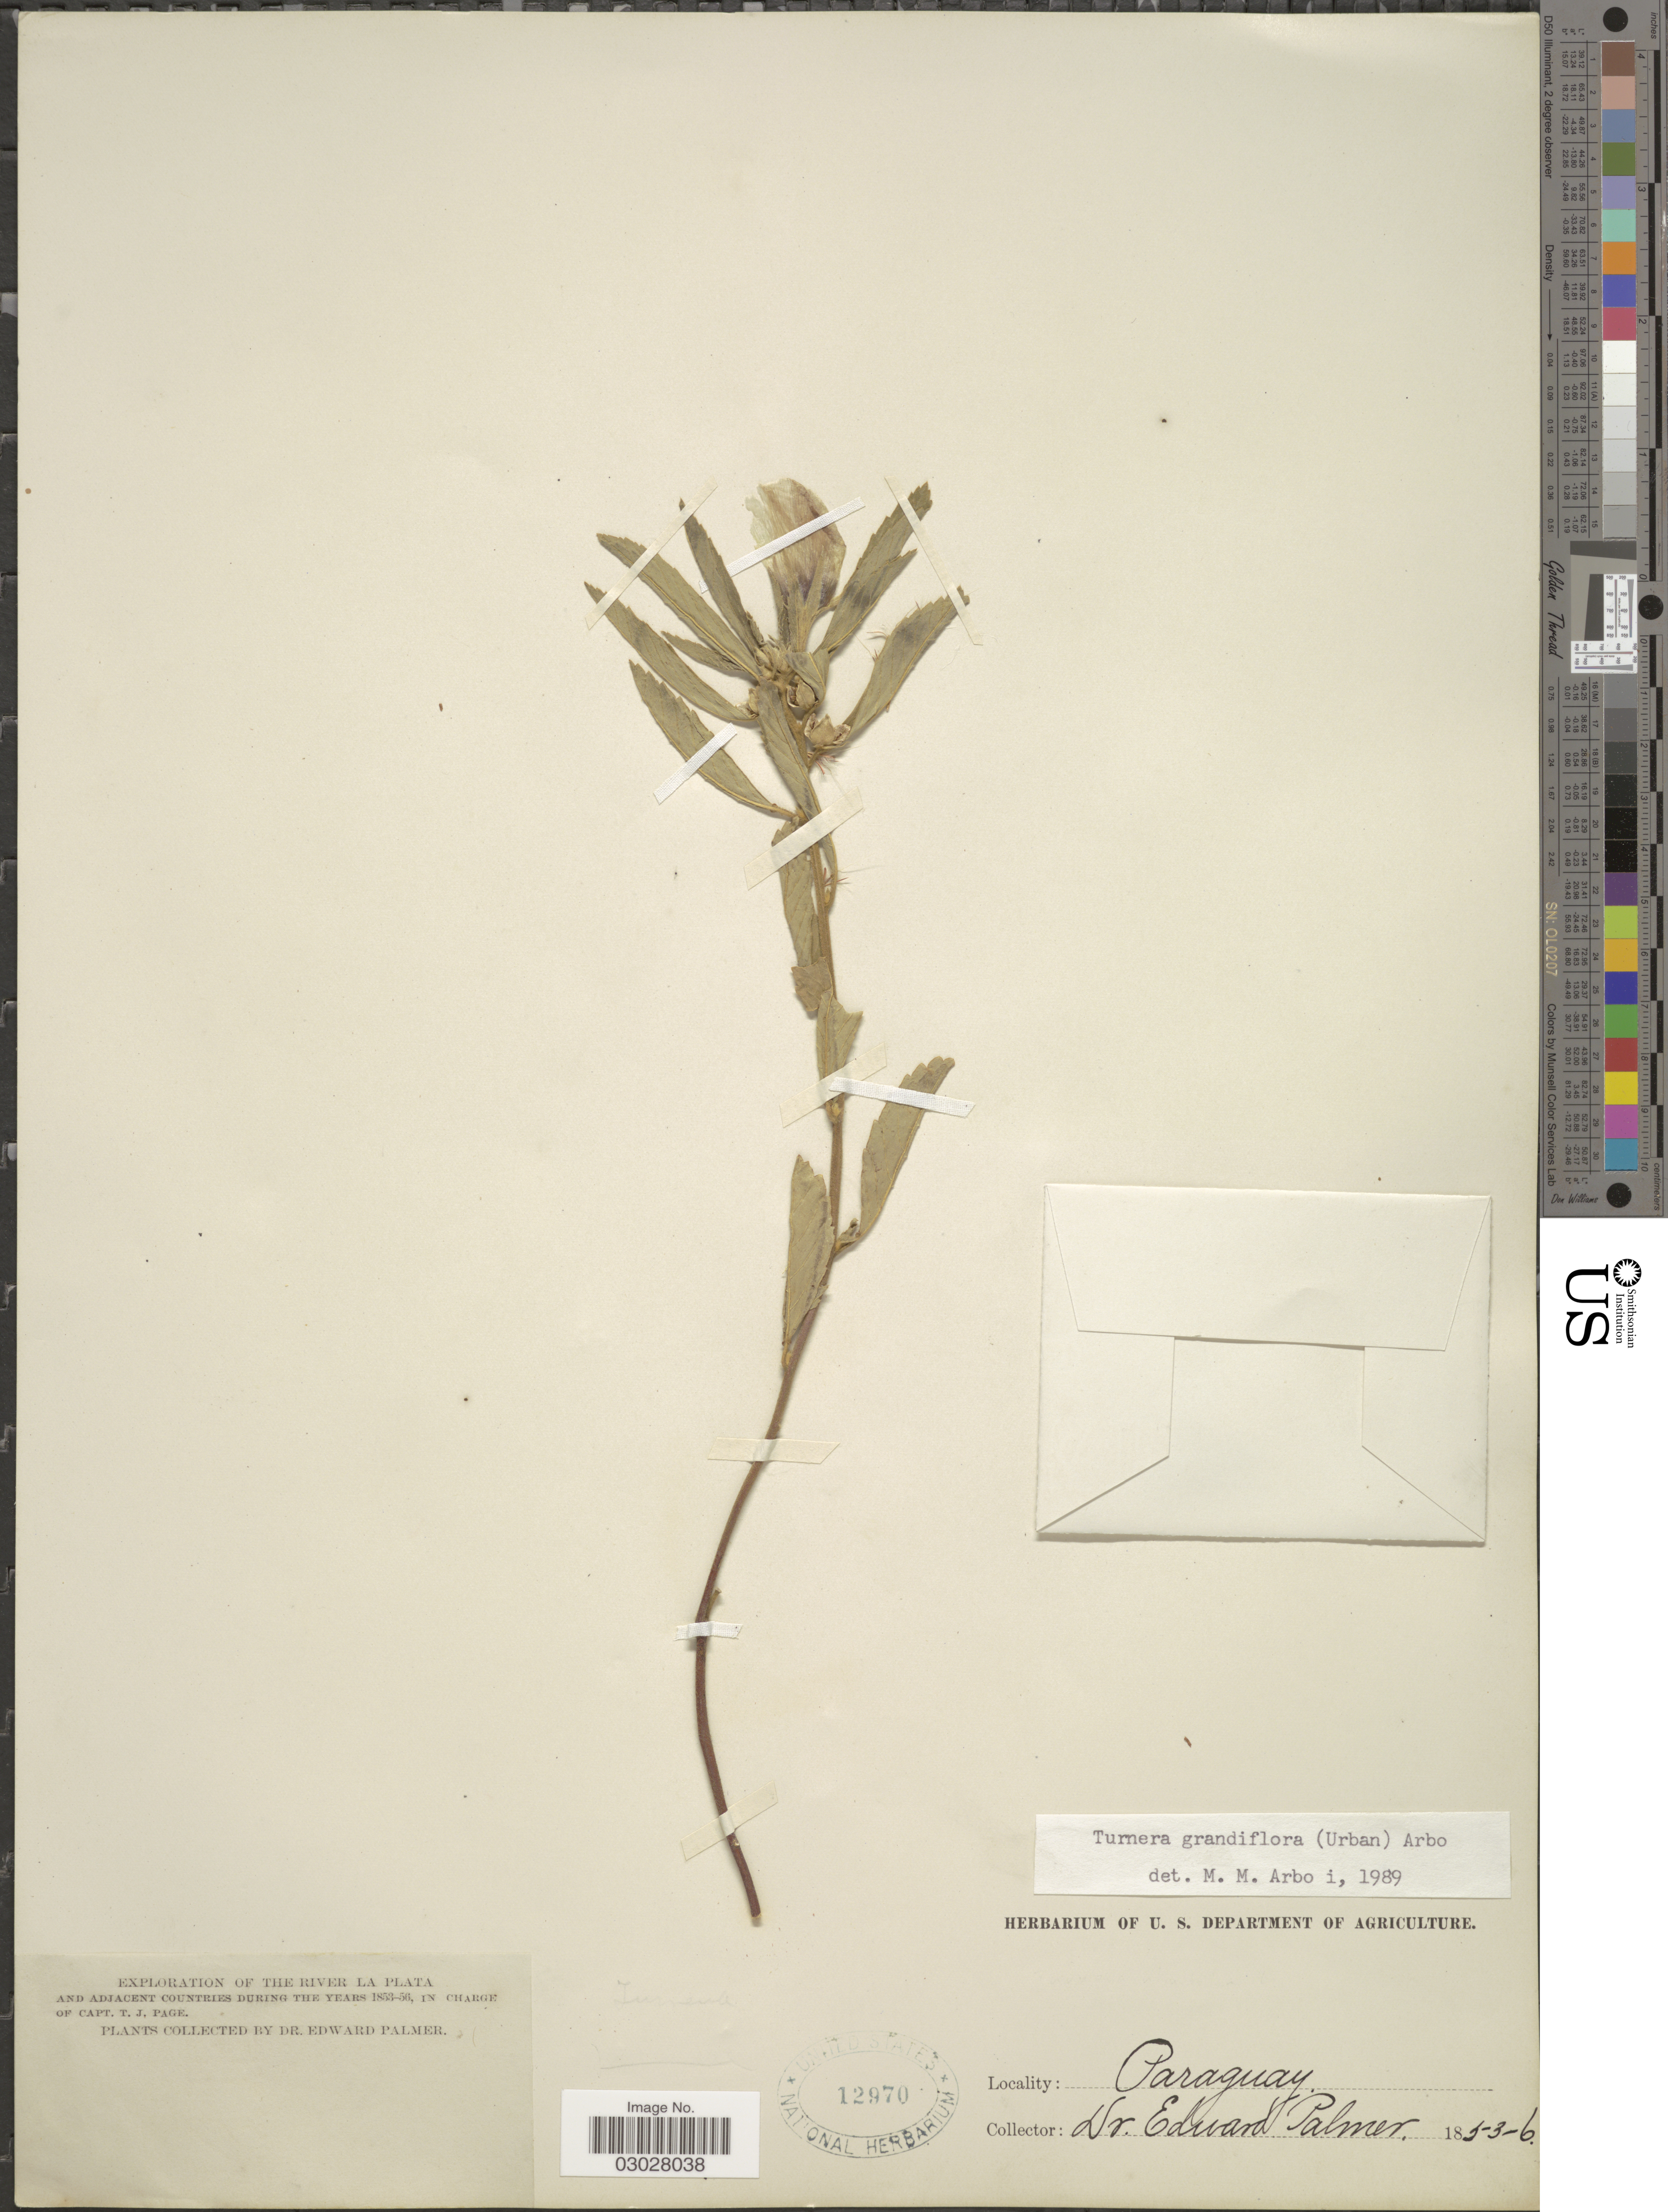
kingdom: Plantae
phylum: Tracheophyta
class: Magnoliopsida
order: Malpighiales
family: Turneraceae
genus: Turnera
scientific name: Turnera grandiflora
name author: (Urb.) Arbo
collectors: E. Palmer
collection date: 1853/1856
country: Paraguay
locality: River La Plata.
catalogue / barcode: US 12970